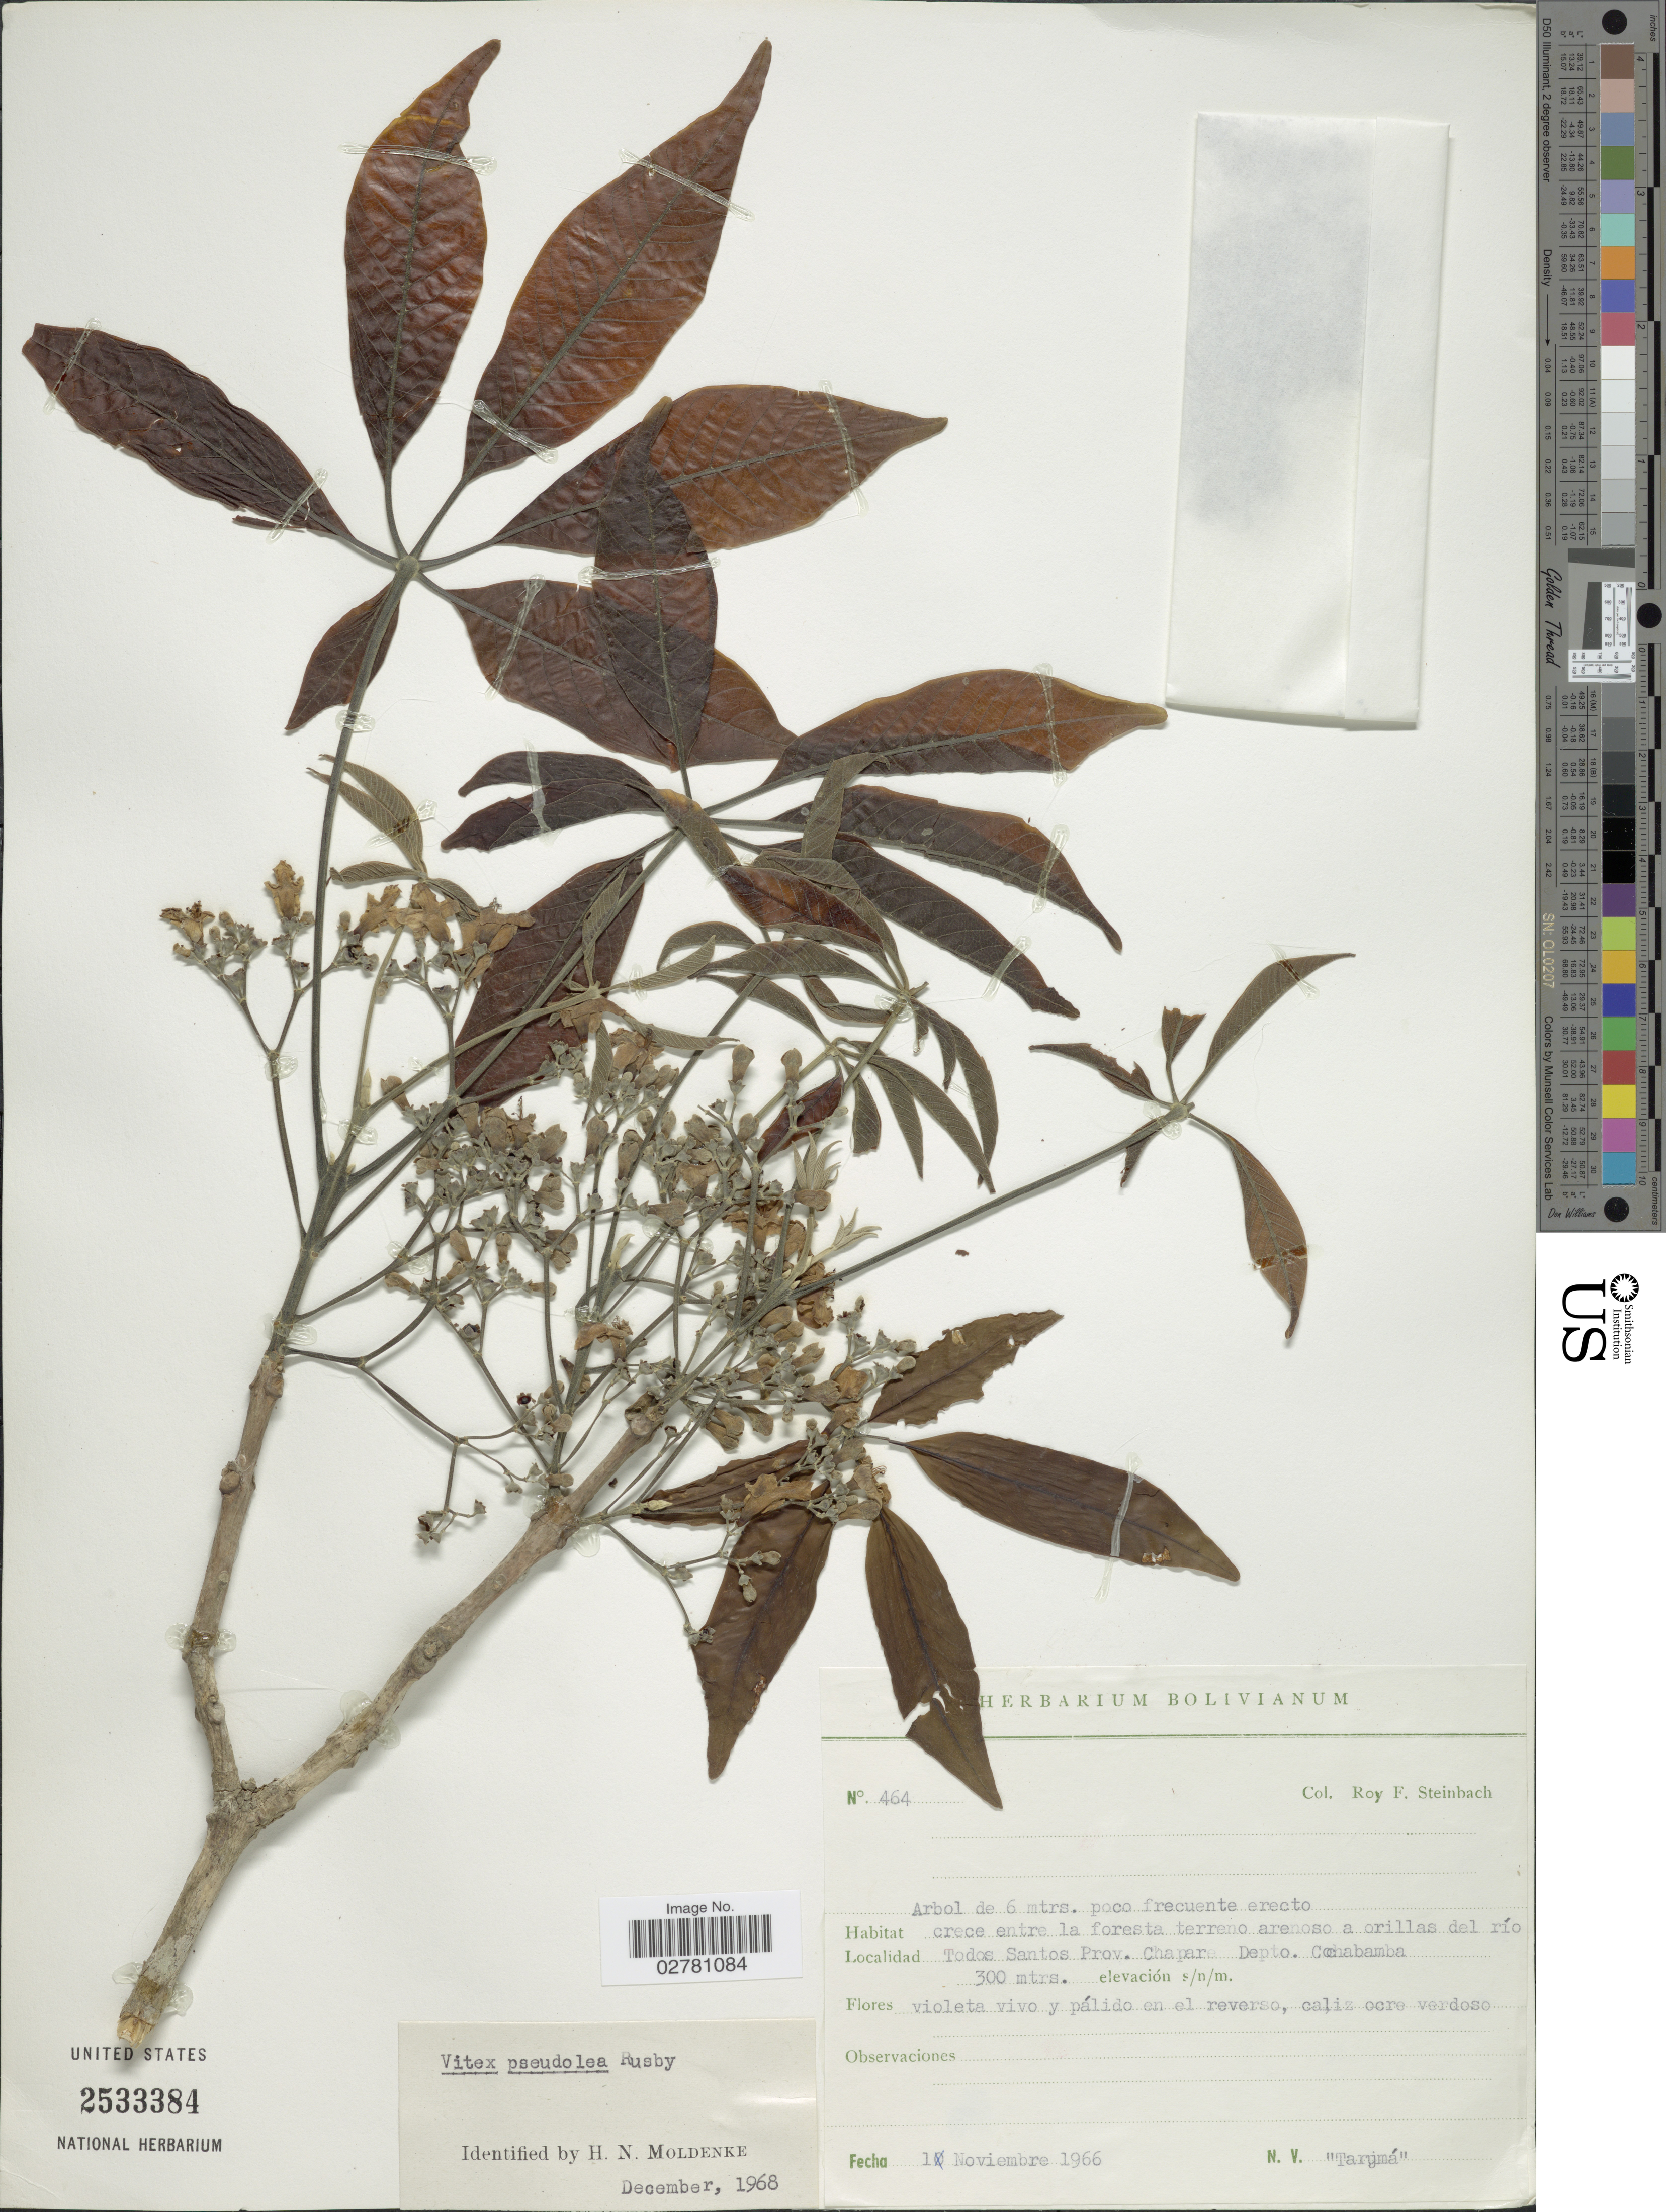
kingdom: Plantae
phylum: Tracheophyta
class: Magnoliopsida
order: Lamiales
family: Lamiaceae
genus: Vitex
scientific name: Vitex pseudolea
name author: Rusby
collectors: R. F. Steinbach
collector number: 464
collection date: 1966-11-01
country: Bolivia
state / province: Cochabamba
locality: Todos Santos Prov. Chapare.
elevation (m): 300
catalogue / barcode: US 2533384